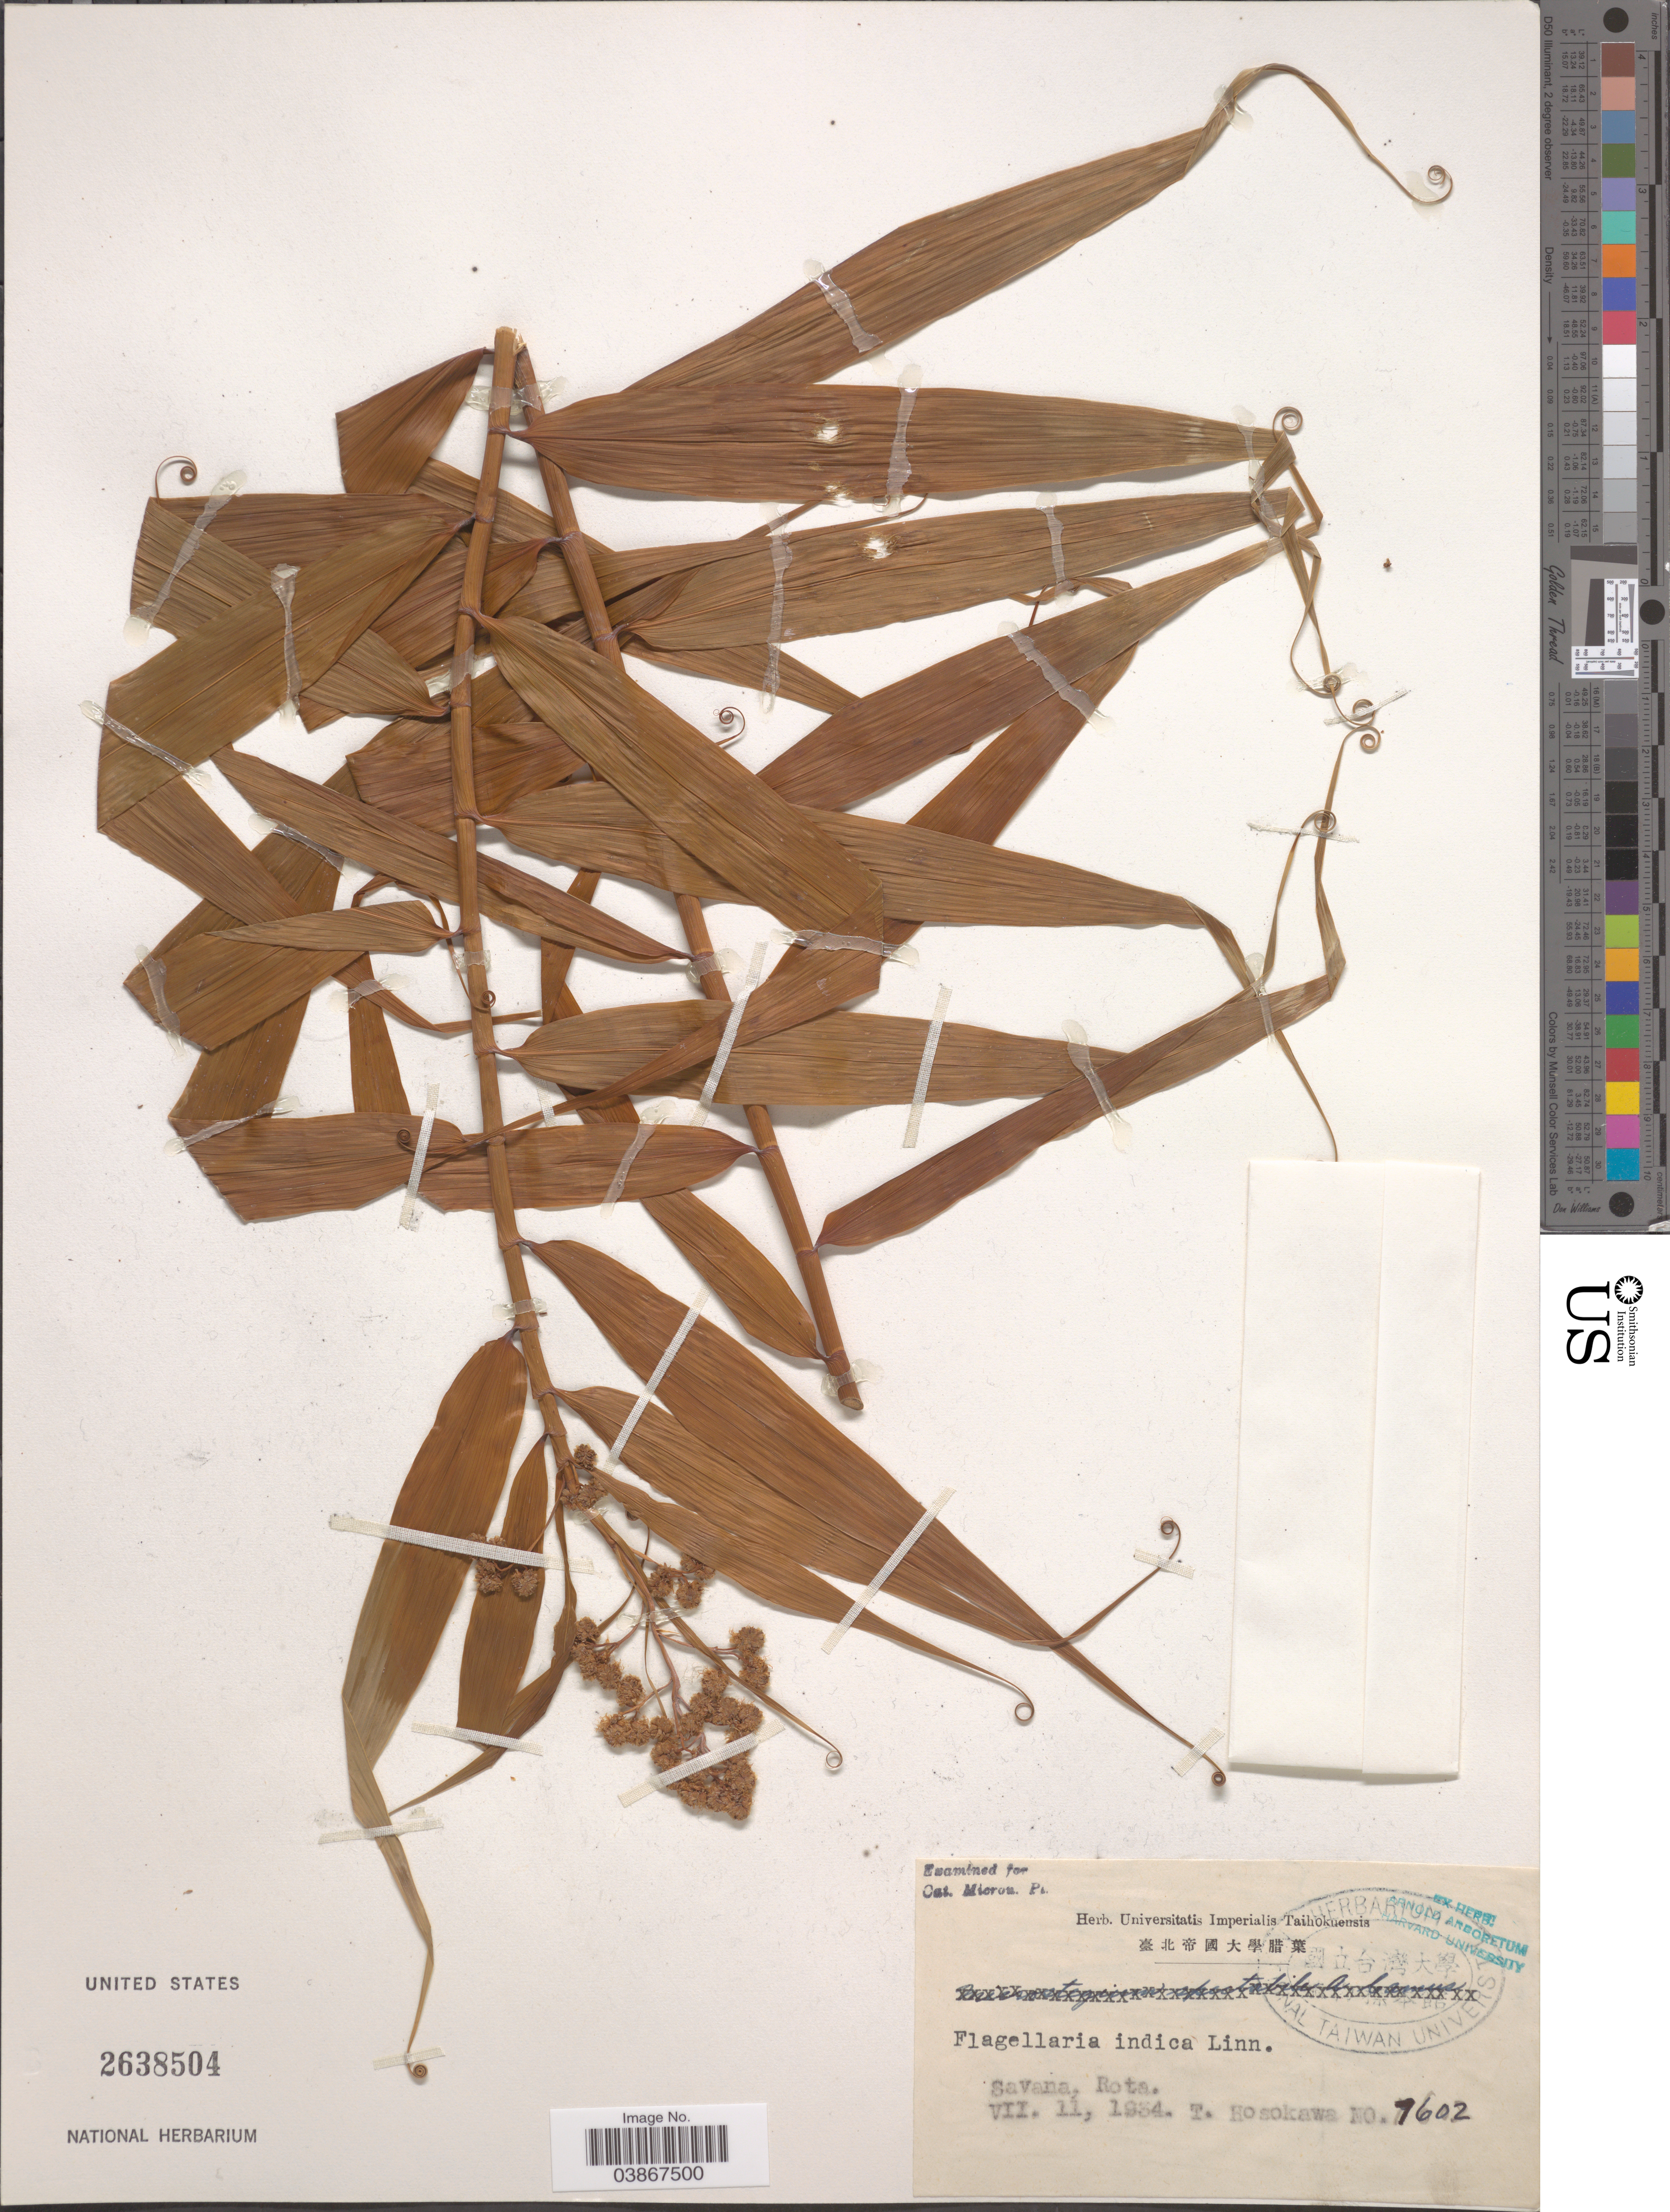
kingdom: Plantae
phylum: Tracheophyta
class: Liliopsida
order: Poales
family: Flagellariaceae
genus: Flagellaria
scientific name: Flagellaria indica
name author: L.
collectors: T. Hosakawa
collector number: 7602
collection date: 1934-07-11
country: Northern Mariana Islands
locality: Savana, Rota.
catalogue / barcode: US 2638504